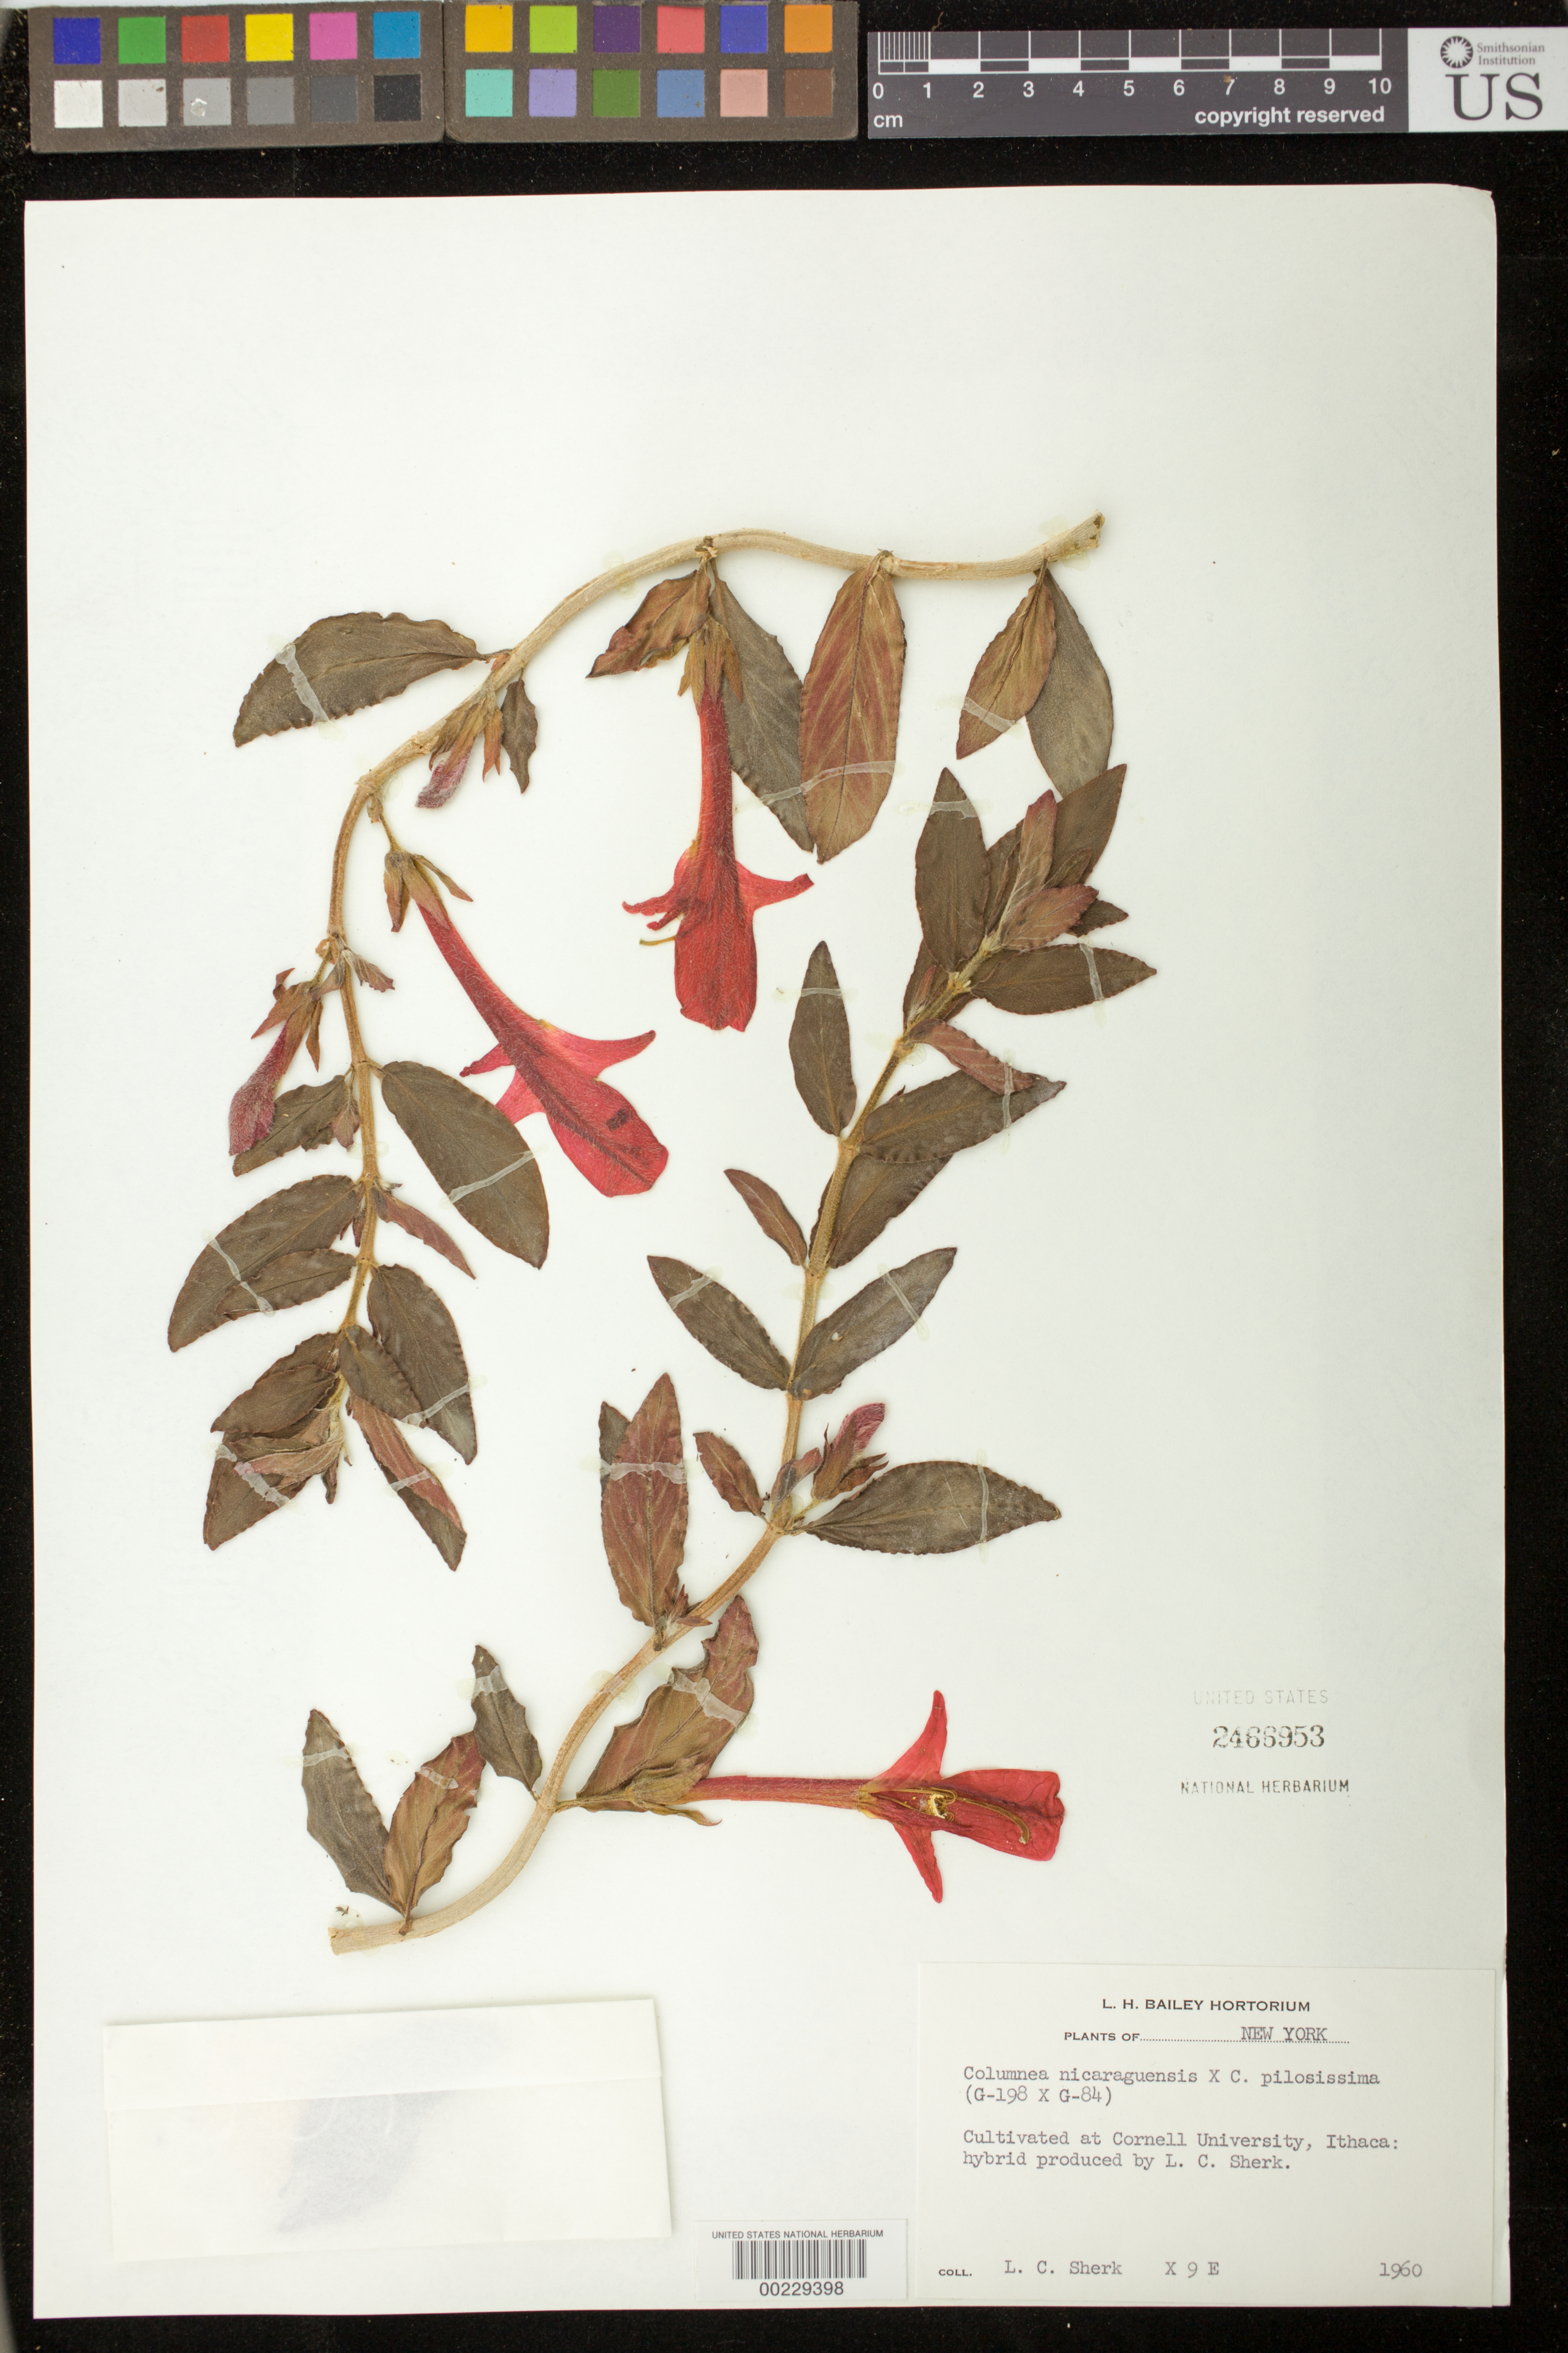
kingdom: Plantae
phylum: Tracheophyta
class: Magnoliopsida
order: Lamiales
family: Gesneriaceae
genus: Columnea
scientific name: Columnea hybrid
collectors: L. Sherk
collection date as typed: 1960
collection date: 1960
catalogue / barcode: US 2466953